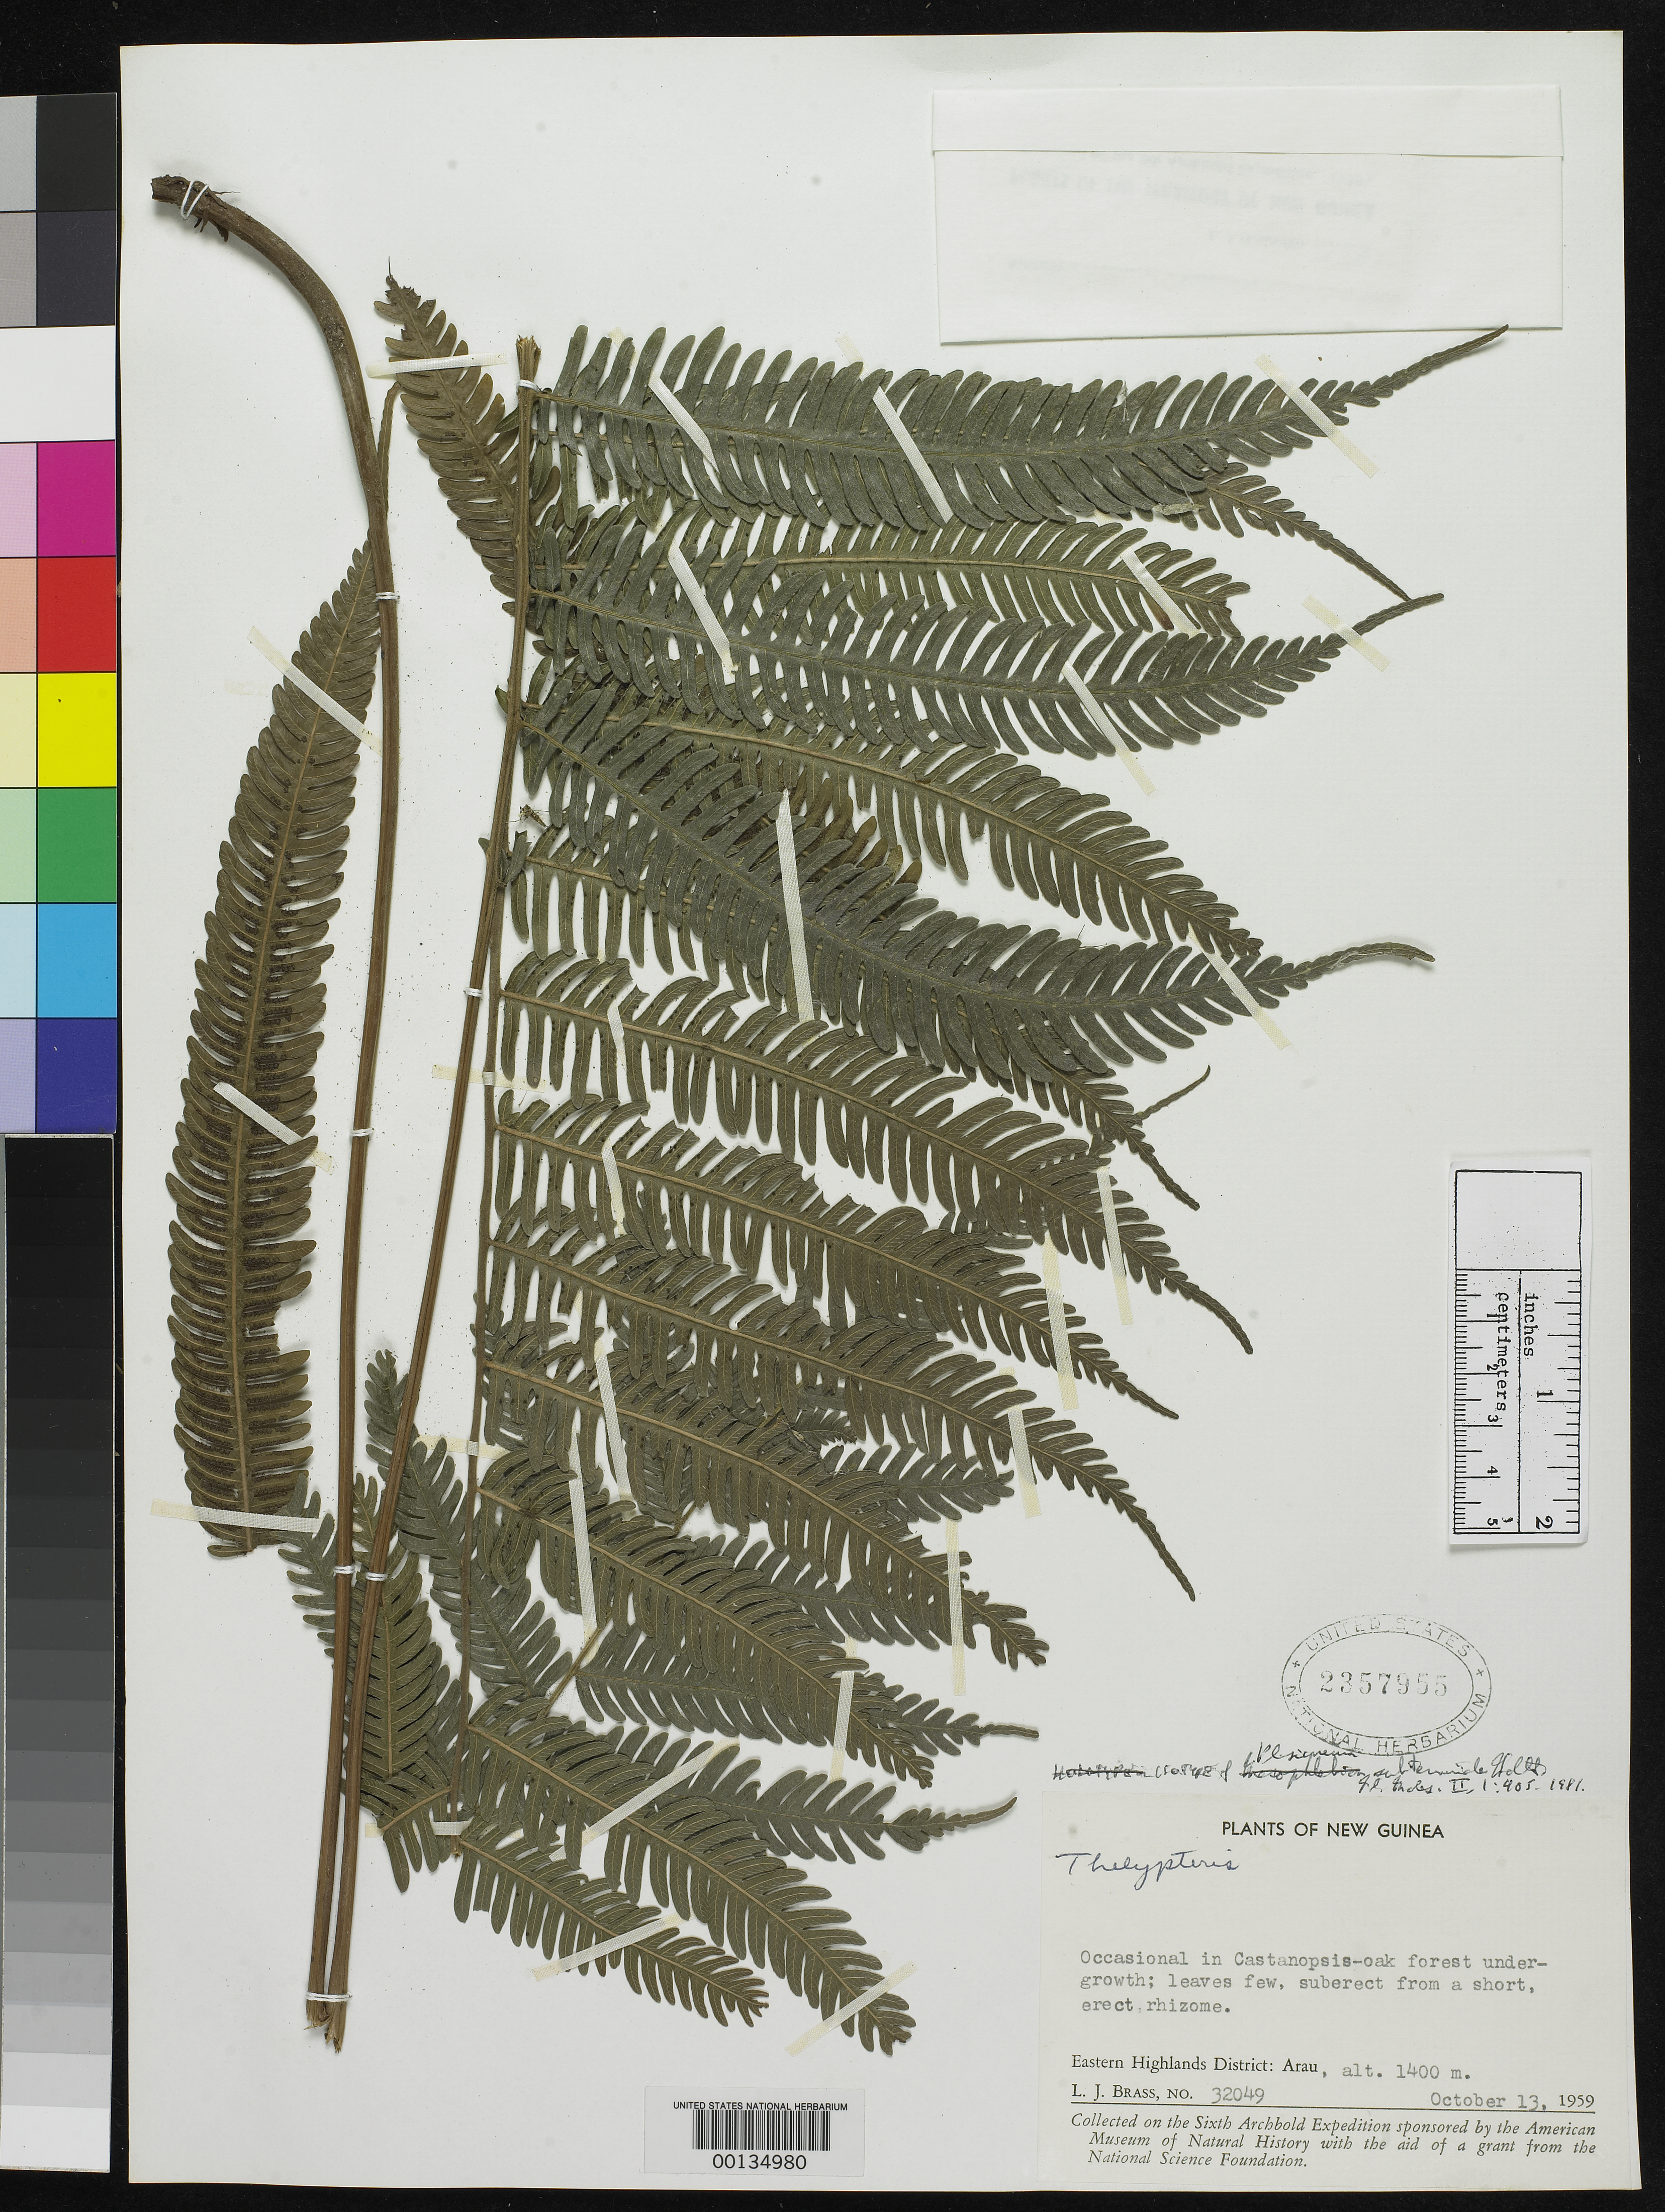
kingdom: Plantae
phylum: Tracheophyta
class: Polypodiopsida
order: Polypodiales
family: Thelypteridaceae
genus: Plesioneuron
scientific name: Plesioneuron subterminale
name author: Holttum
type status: Isotype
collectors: L. J. Brass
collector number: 32049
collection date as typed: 13 Oct 1959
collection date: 1959-10-13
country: Papua New Guinea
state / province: Eastern Highlands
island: New Guinea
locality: Arau.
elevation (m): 1400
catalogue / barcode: US 2357955